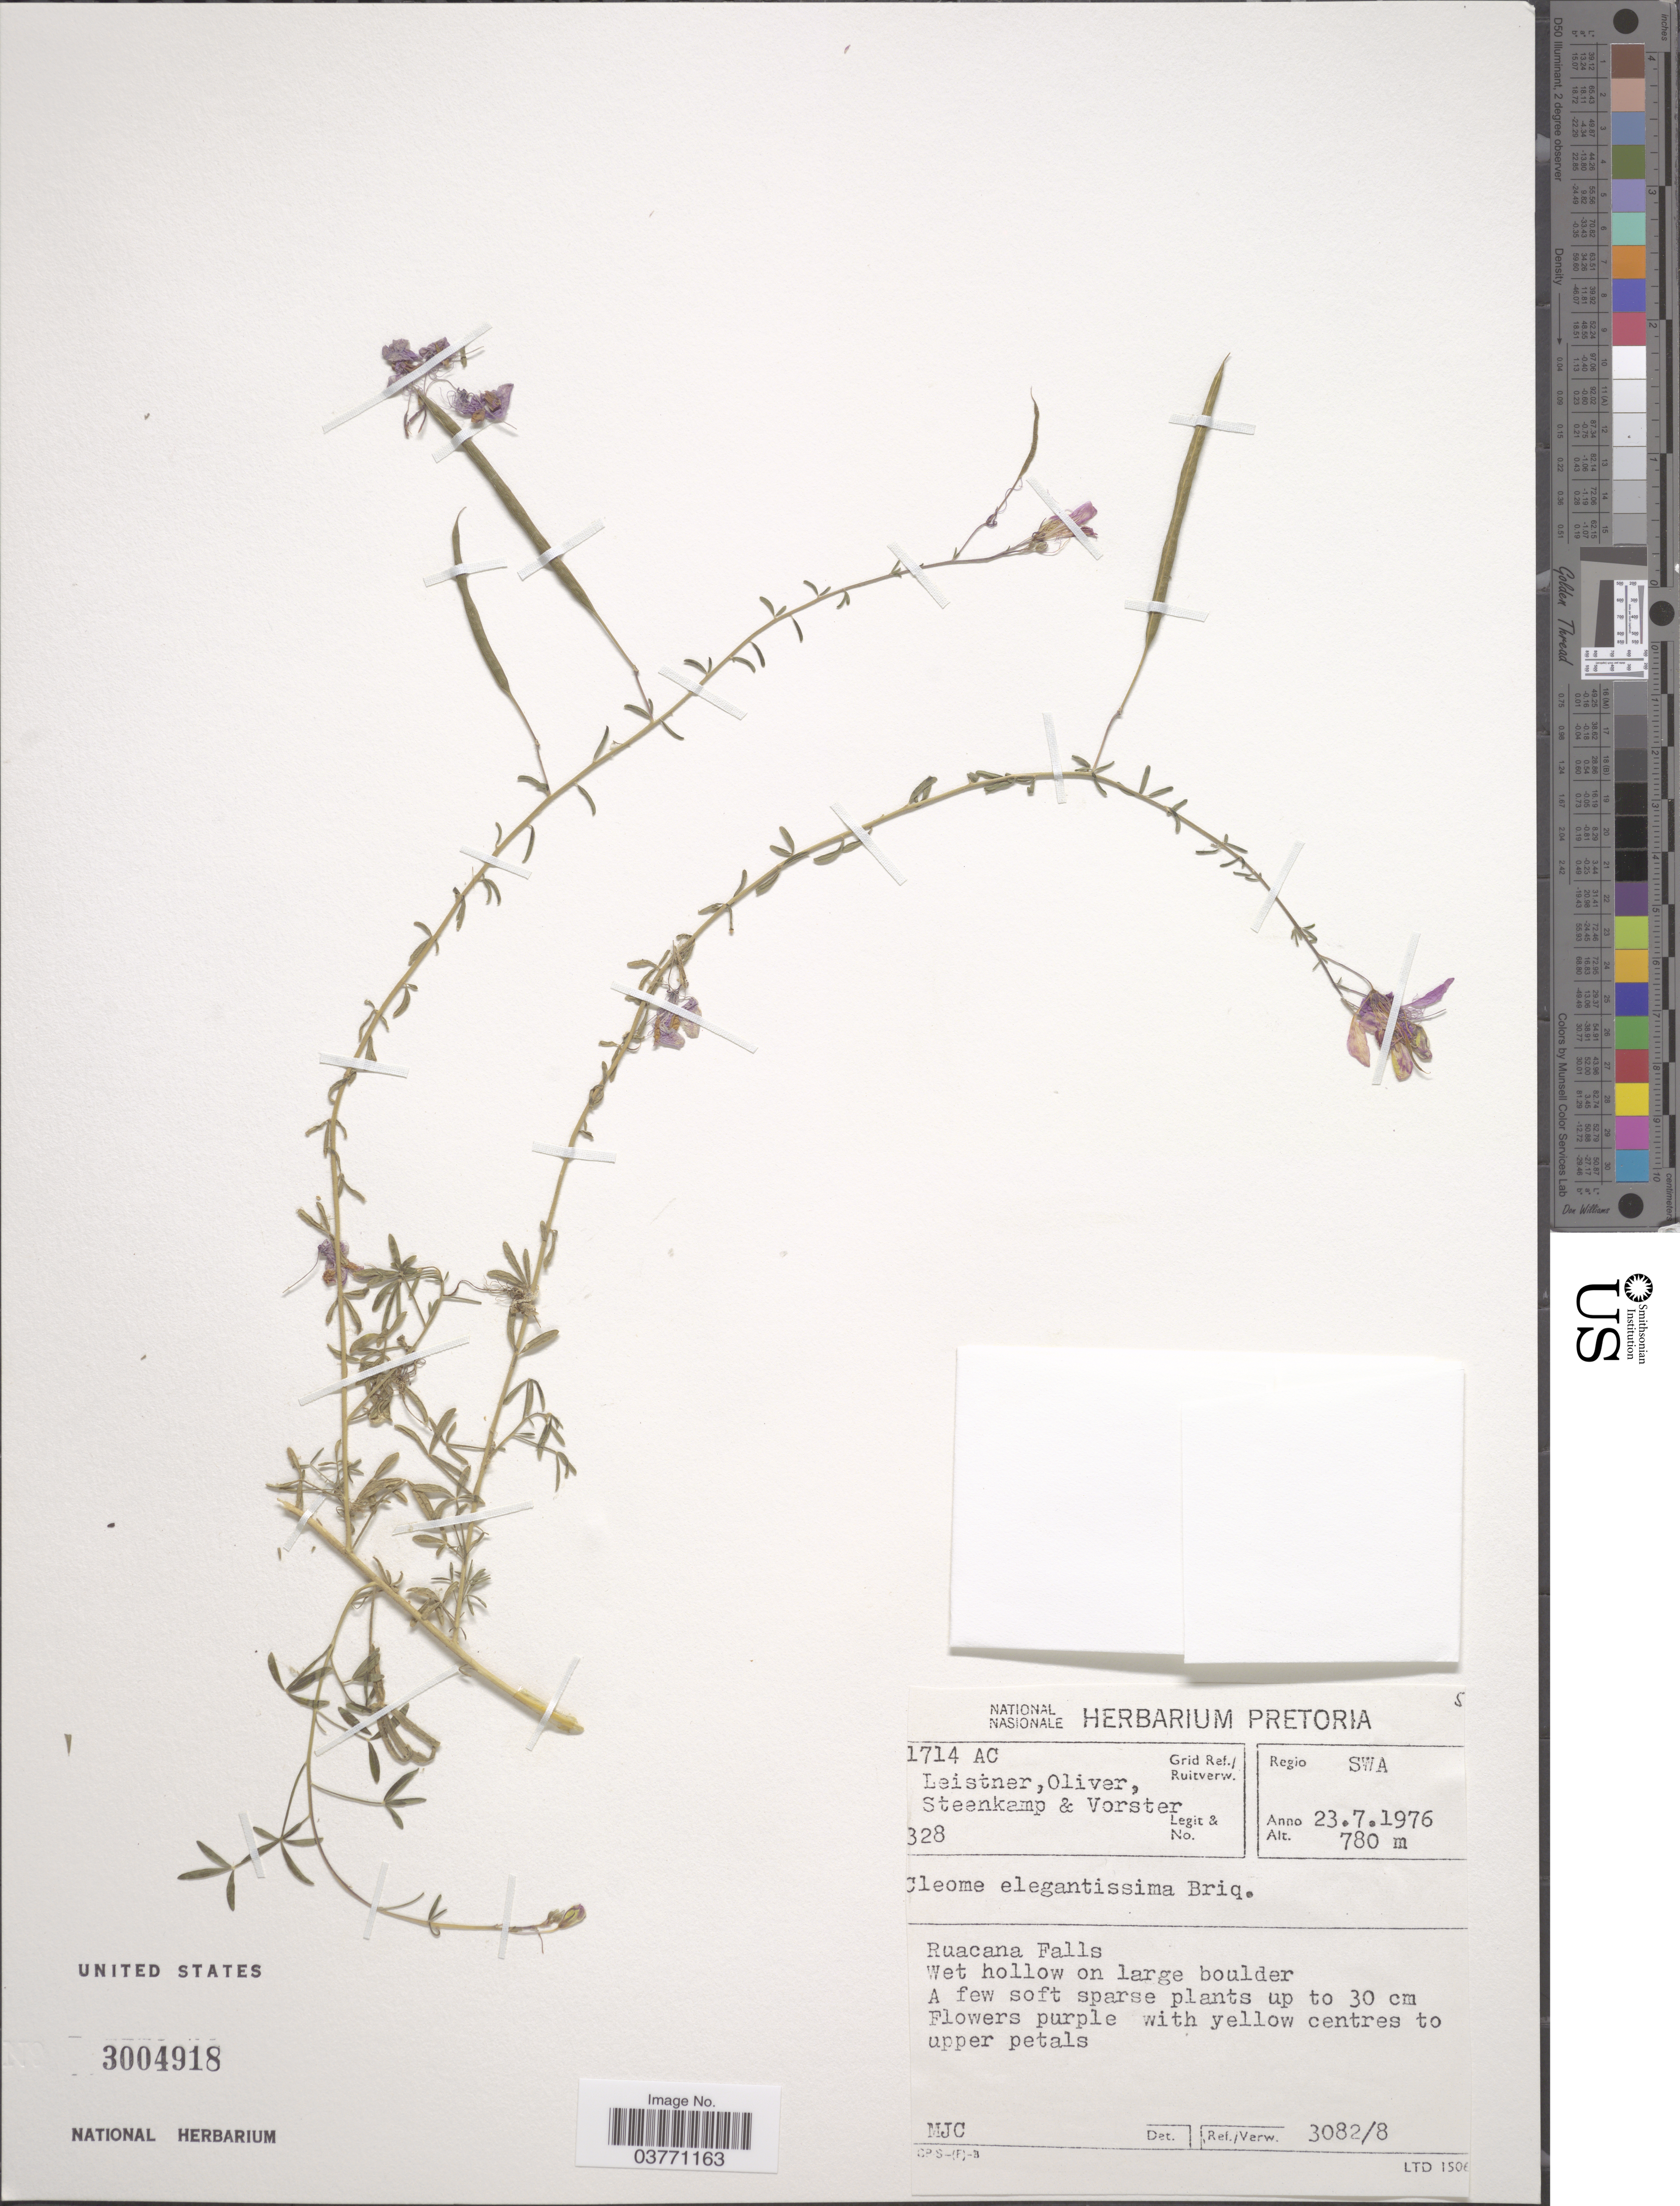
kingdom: Plantae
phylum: Tracheophyta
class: Magnoliopsida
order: Brassicales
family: Cleomaceae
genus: Sieruela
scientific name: Sieruela elegantissima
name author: (Briq.) Roalson & J.C. Hall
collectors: Leistner, Oliver, --, -- Steenkamp & -. Vorster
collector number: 328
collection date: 1976-07-23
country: Namibia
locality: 1714AC Grid ref./Ruitverw. Regio SWA. Ruacana Falls.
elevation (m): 780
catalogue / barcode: US 3004918